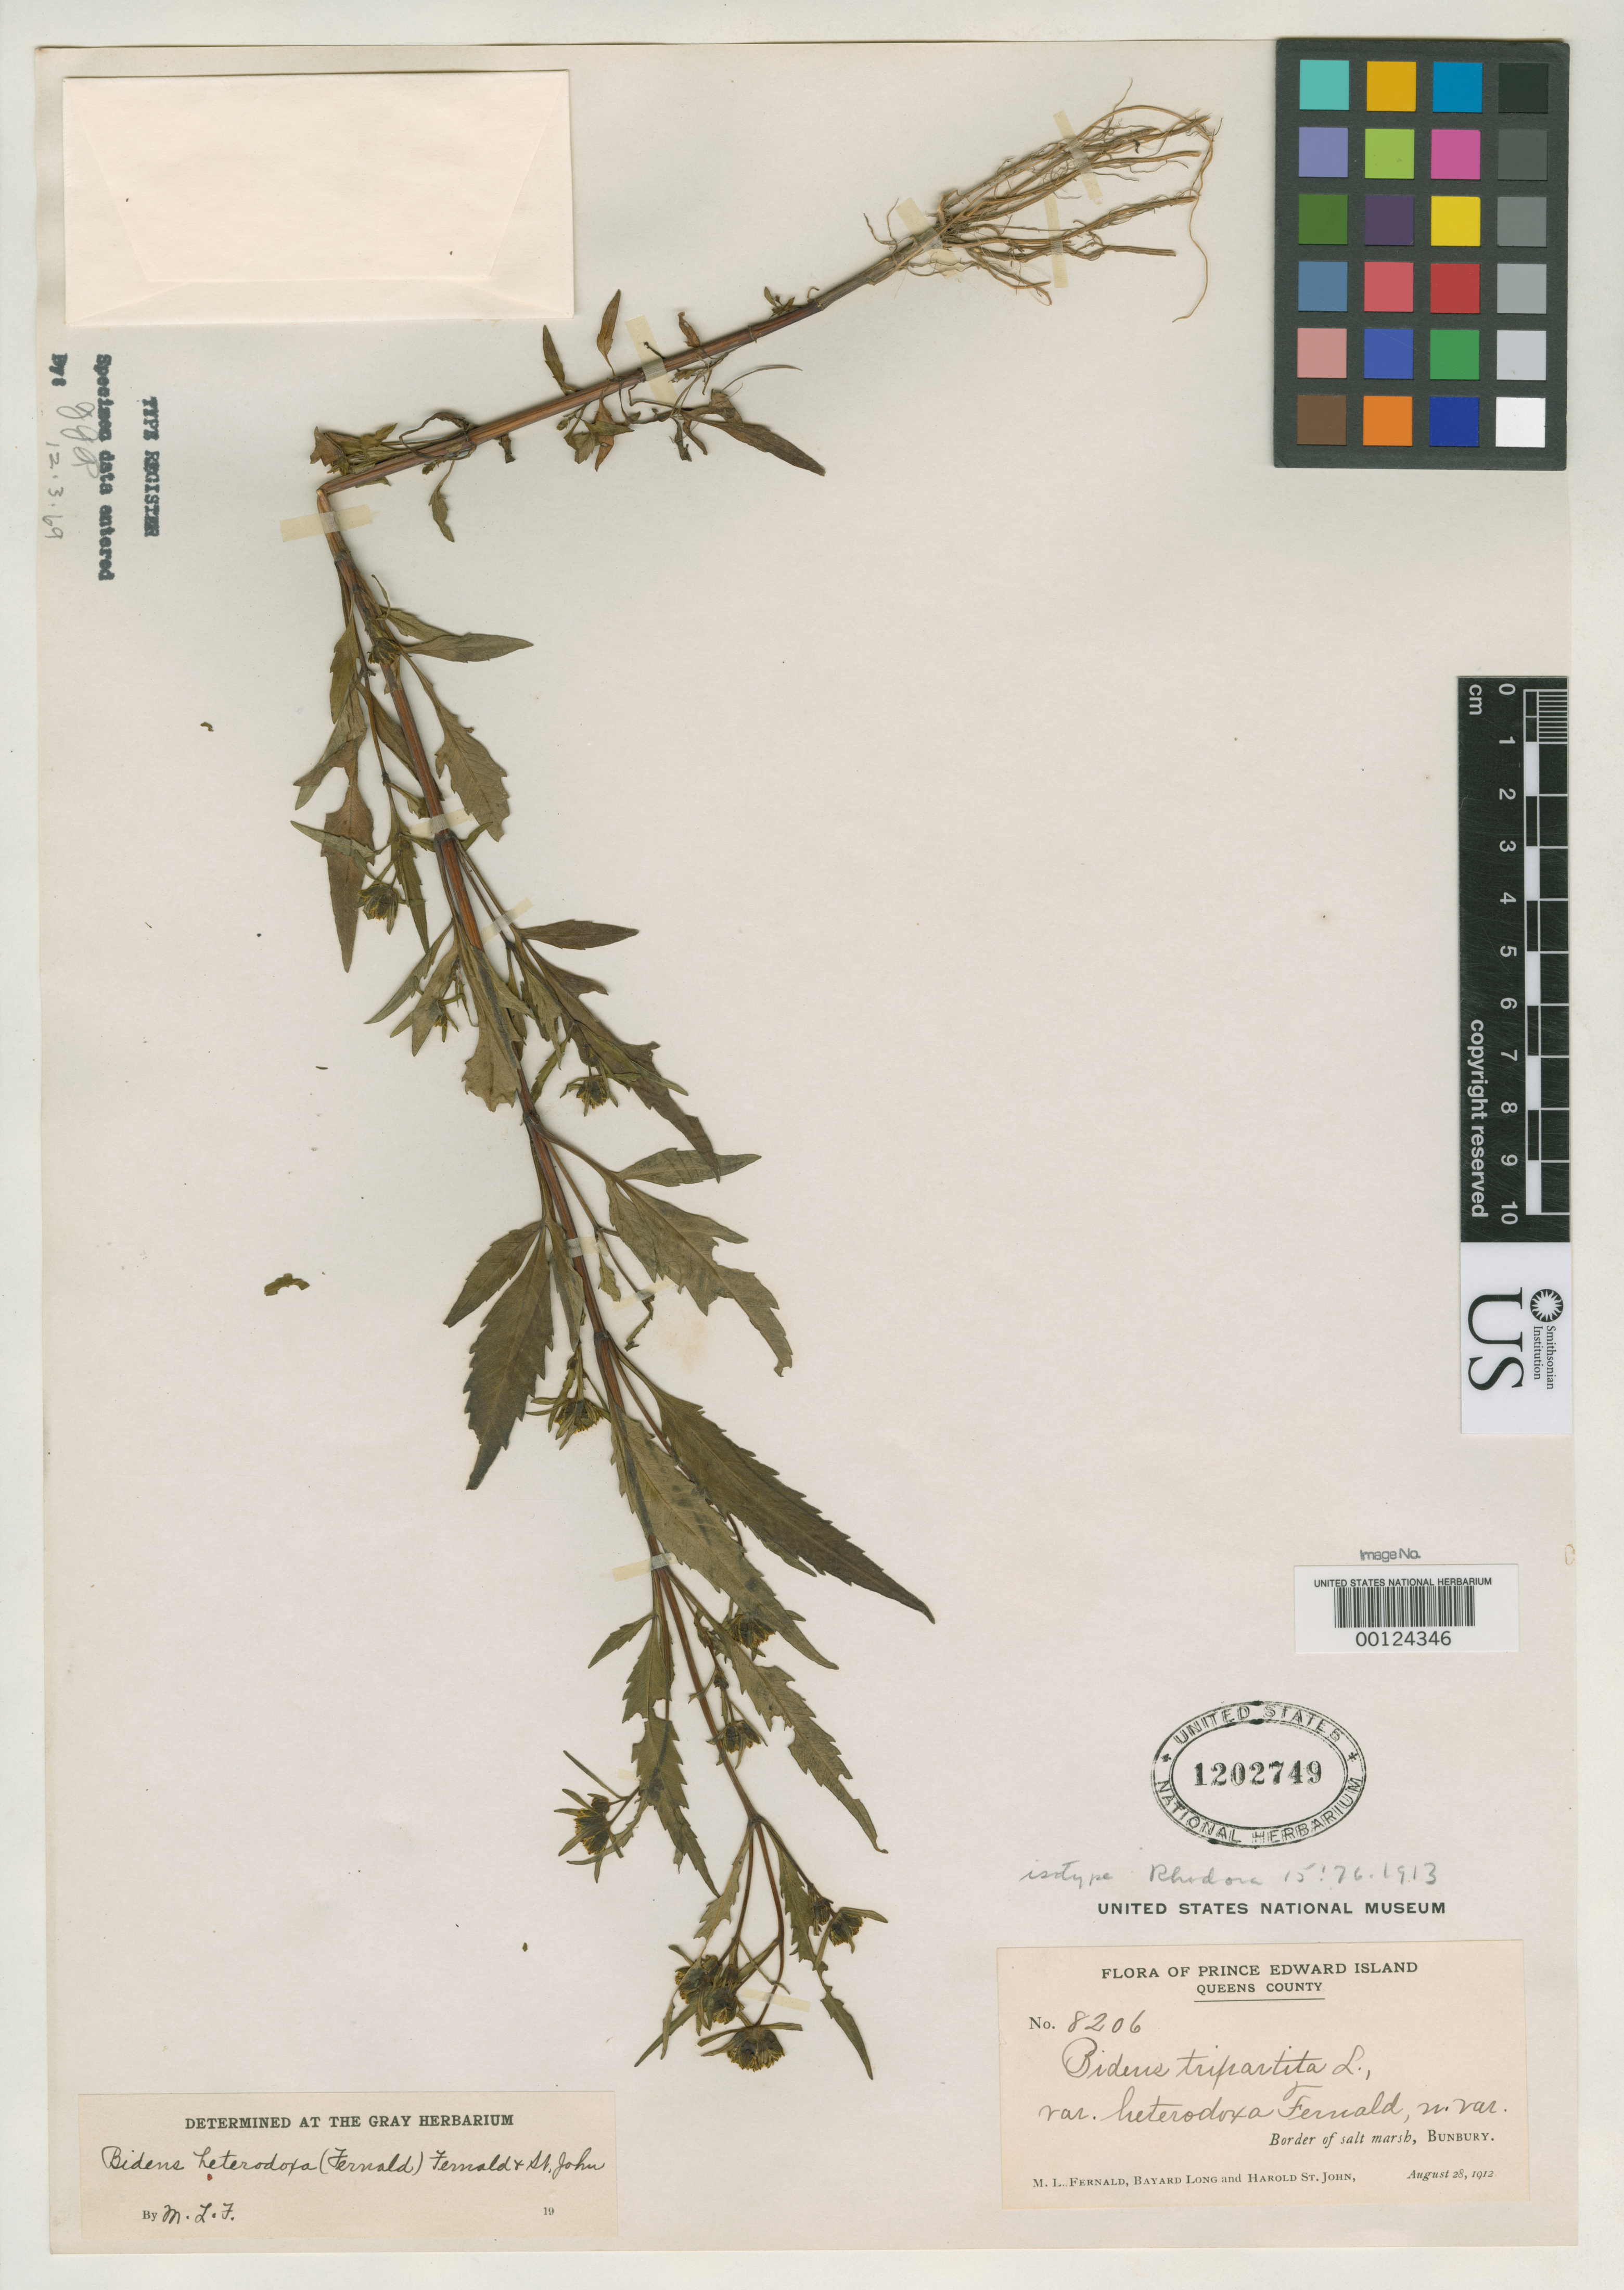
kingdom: Plantae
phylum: Tracheophyta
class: Magnoliopsida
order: Asterales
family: Asteraceae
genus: Bidens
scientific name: Bidens tripartita var. heterodoxa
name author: Fernald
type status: Isotype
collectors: M. L. Fernald, B. H. Long & H. St. John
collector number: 8206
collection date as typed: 28 Aug 1912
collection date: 1912-08-28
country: Canada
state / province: Prince Edward Island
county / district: Queens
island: Prince Edward Island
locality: Bunbury.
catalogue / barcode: US 1202749